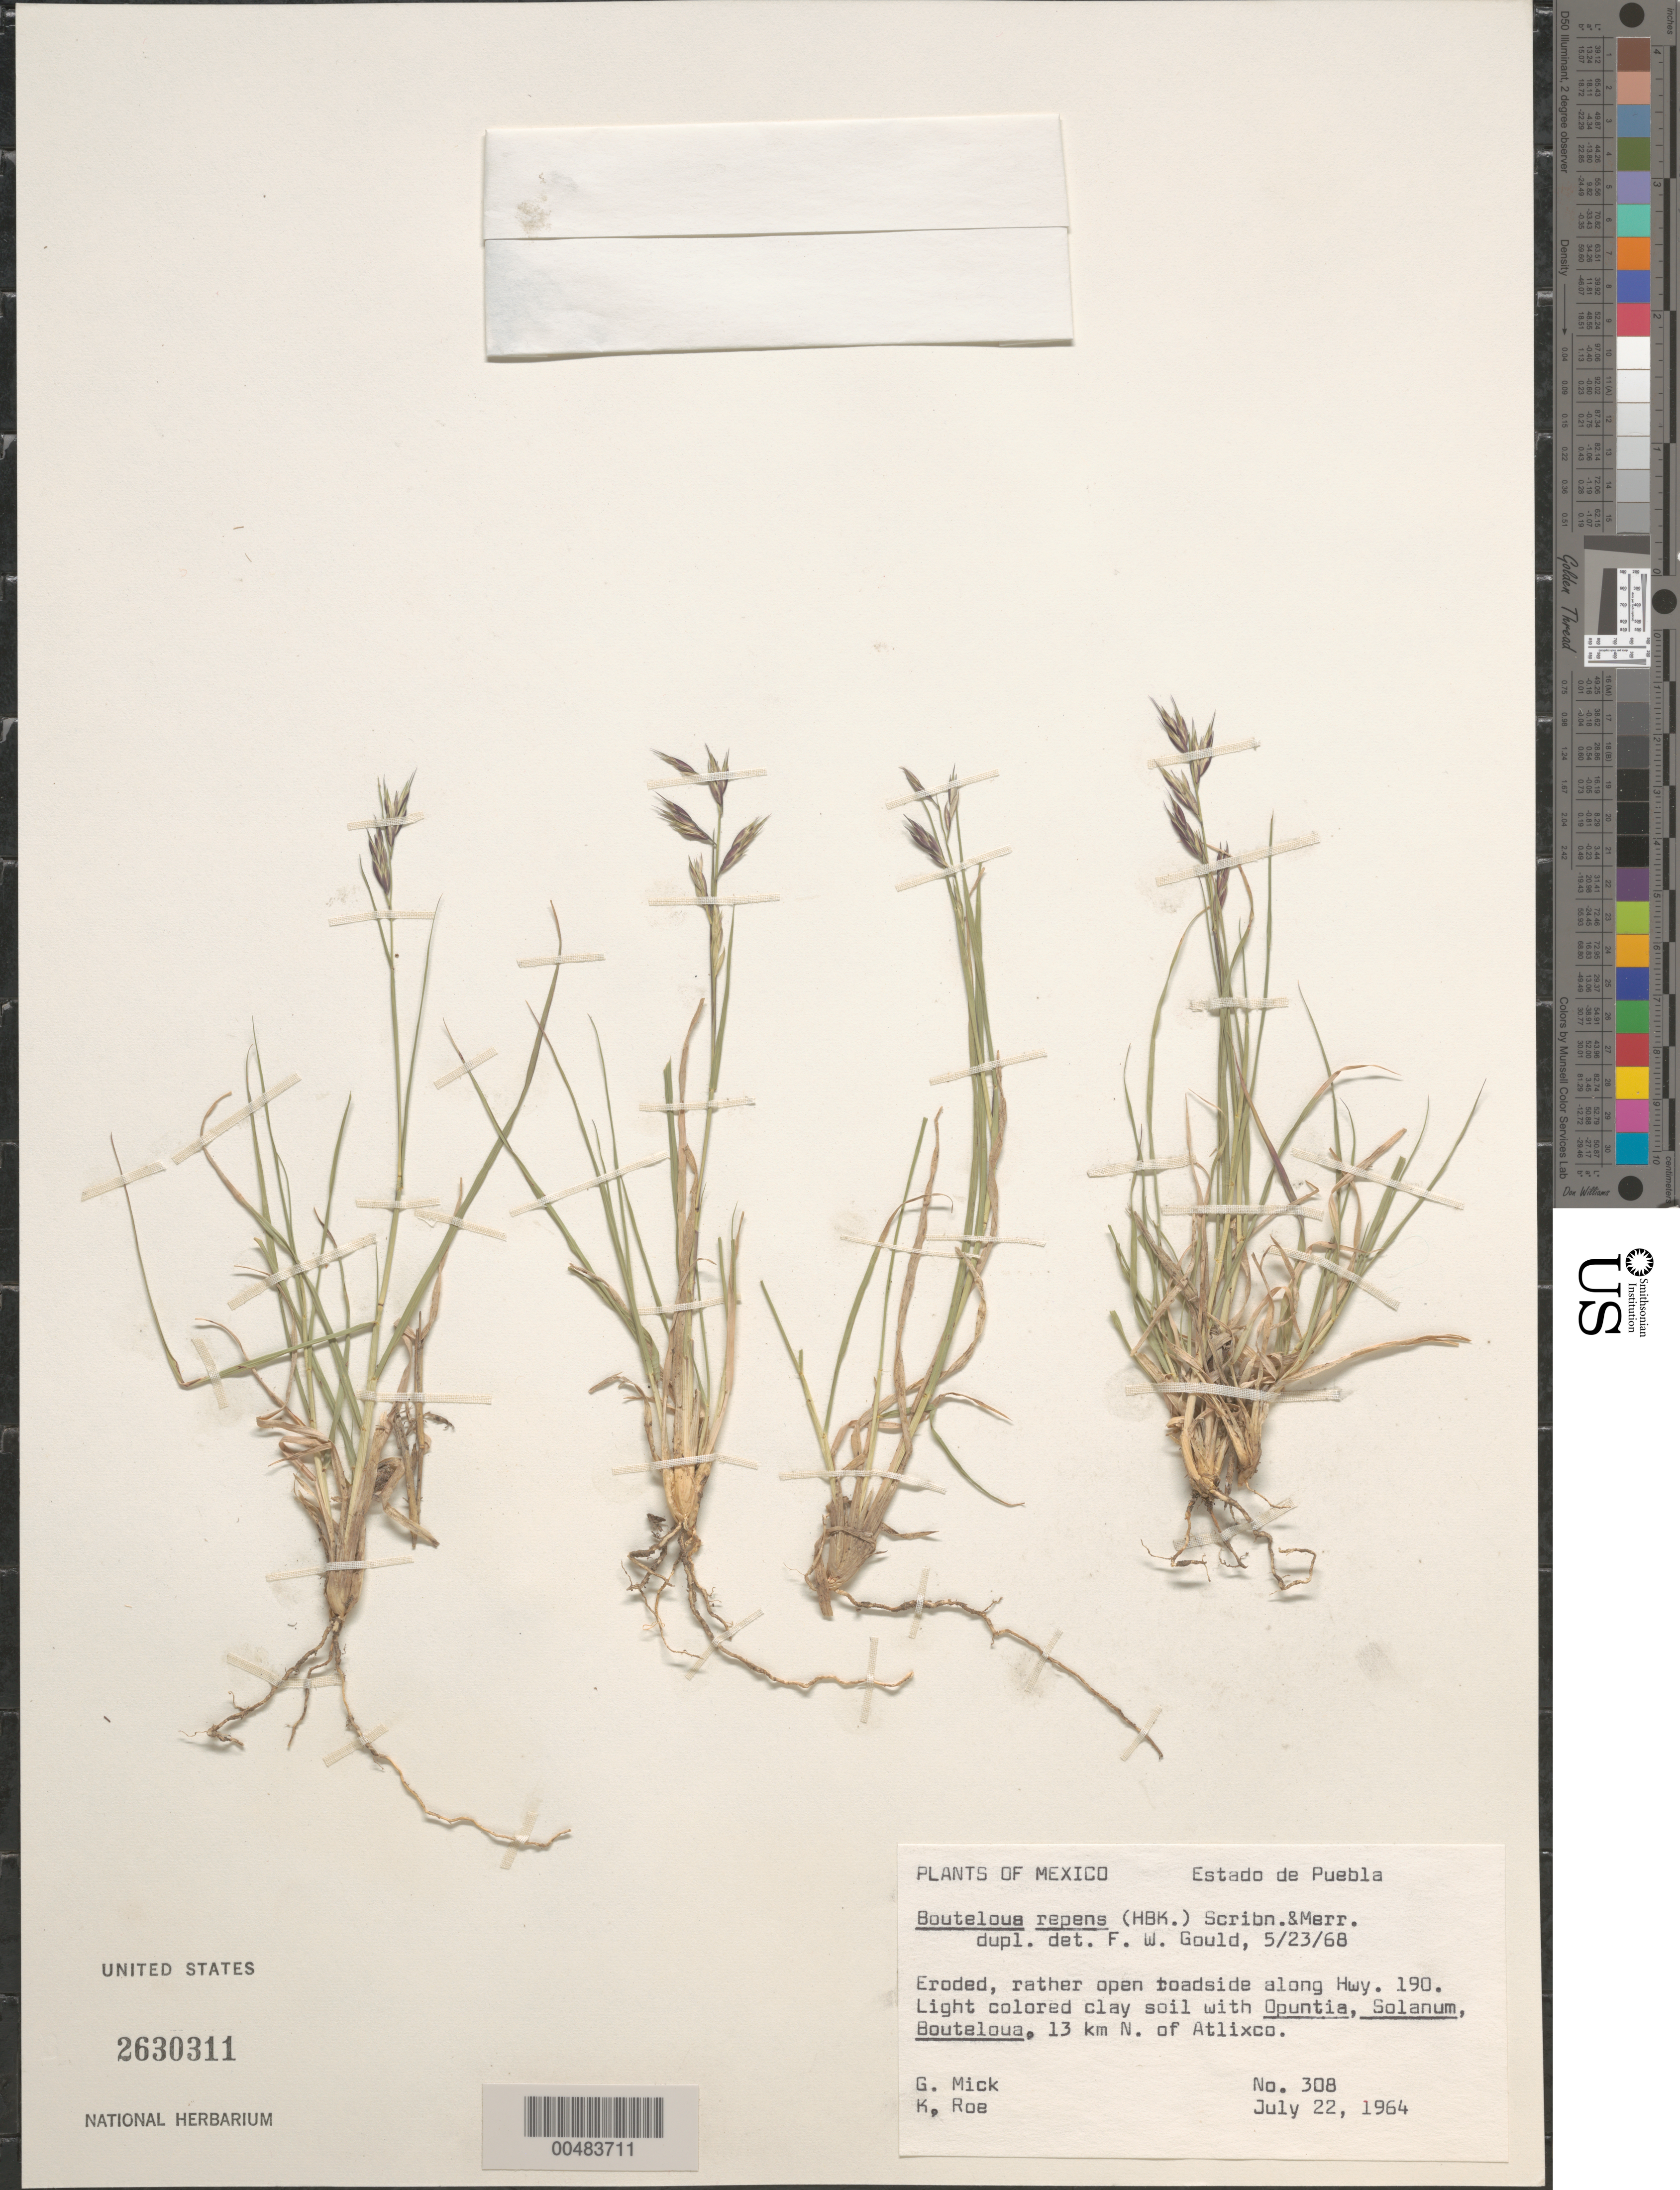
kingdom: Plantae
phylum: Tracheophyta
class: Liliopsida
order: Poales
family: Poaceae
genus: Bouteloua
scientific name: Bouteloua repens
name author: (Kunth) Scribn. & Merr.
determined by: Gould, F. W.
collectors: G. Mick & K. E. Roe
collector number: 308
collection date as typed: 22 Jul 1964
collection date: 1964-07-22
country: Mexico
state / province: Puebla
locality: Along Hwy 190, 13 km N of Atlixco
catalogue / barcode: US 2630311